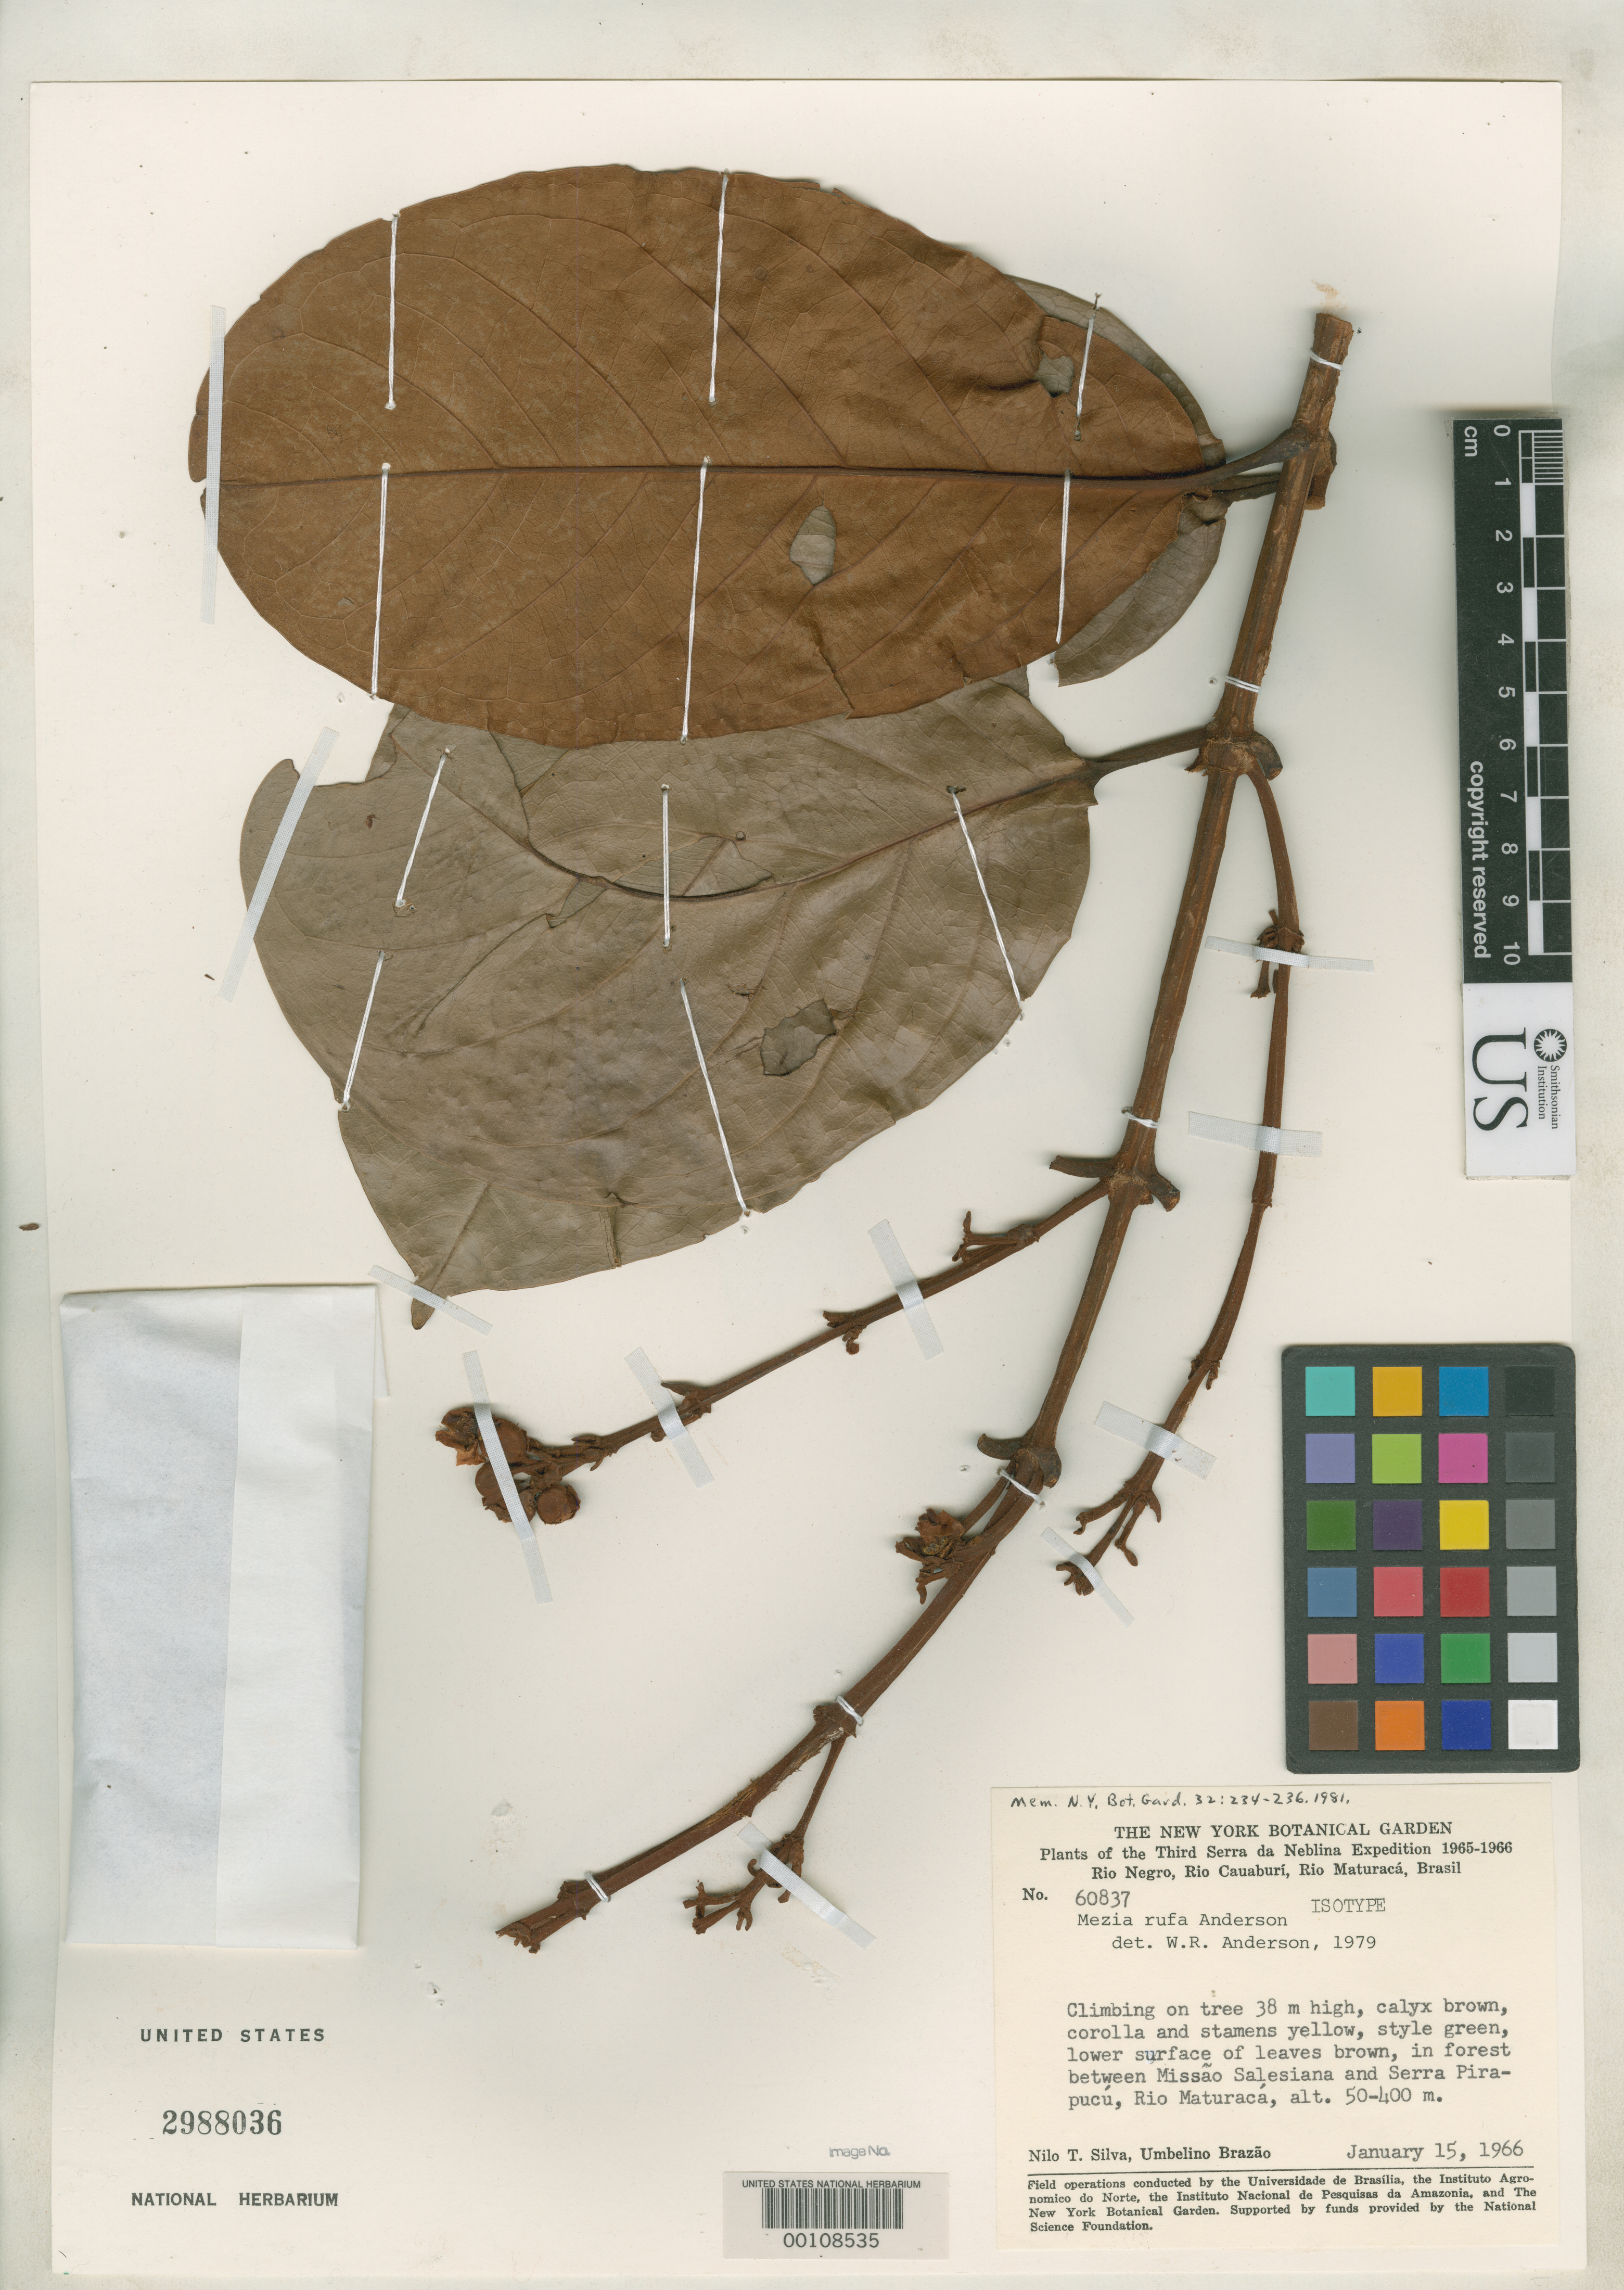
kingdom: Plantae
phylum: Tracheophyta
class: Magnoliopsida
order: Malpighiales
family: Malpighiaceae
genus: Mezia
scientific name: Mezia rufa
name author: W.R. Anderson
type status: Isotype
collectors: N. T. Silva & U. Brazão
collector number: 60837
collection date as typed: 15 Jan 1966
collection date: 1966-01-15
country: Brazil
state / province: Amazonas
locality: Between Missao Salesiana & Serra Pirapuce, Rio Maturaca.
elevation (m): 50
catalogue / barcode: US 2988036